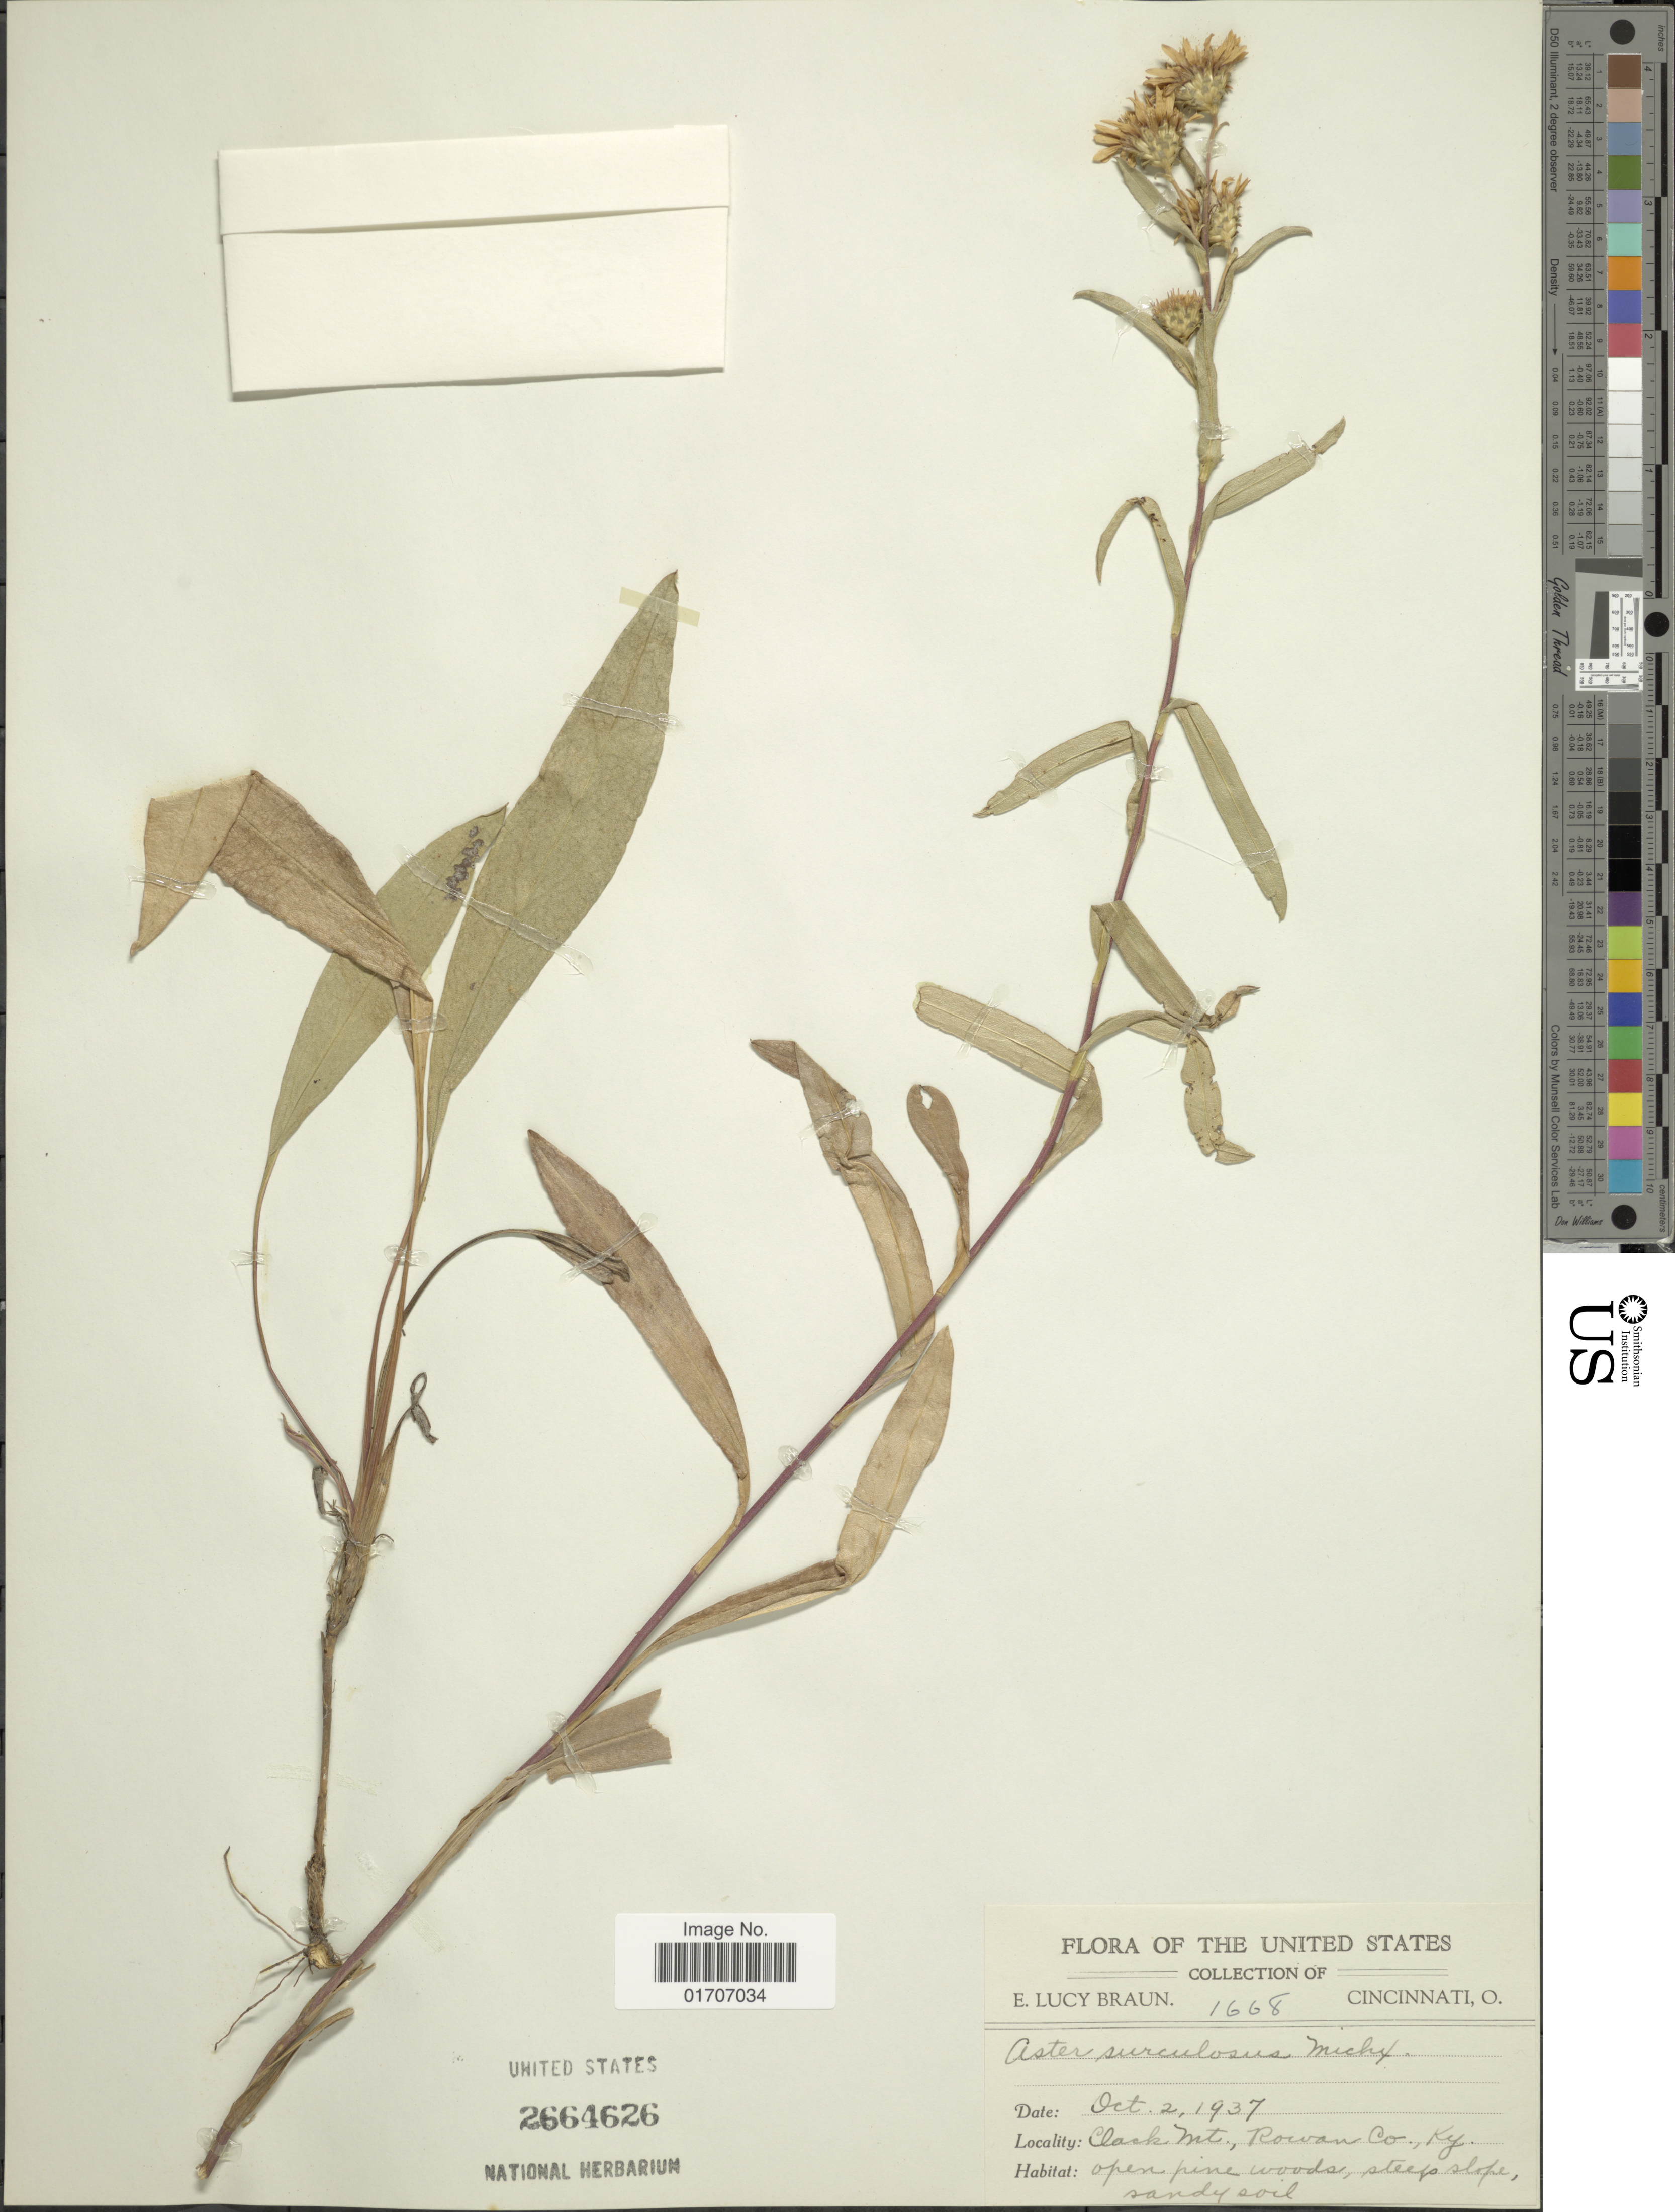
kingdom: Plantae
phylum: Tracheophyta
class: Magnoliopsida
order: Asterales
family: Asteraceae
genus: Eurybia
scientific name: Eurybia surculosa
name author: (Michx.) G.L. Nesom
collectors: E. L. Braun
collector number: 1668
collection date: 1937-10-02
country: United States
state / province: Kentucky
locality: Clark Mt., Rowan Co. Ky.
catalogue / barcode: US 2664626